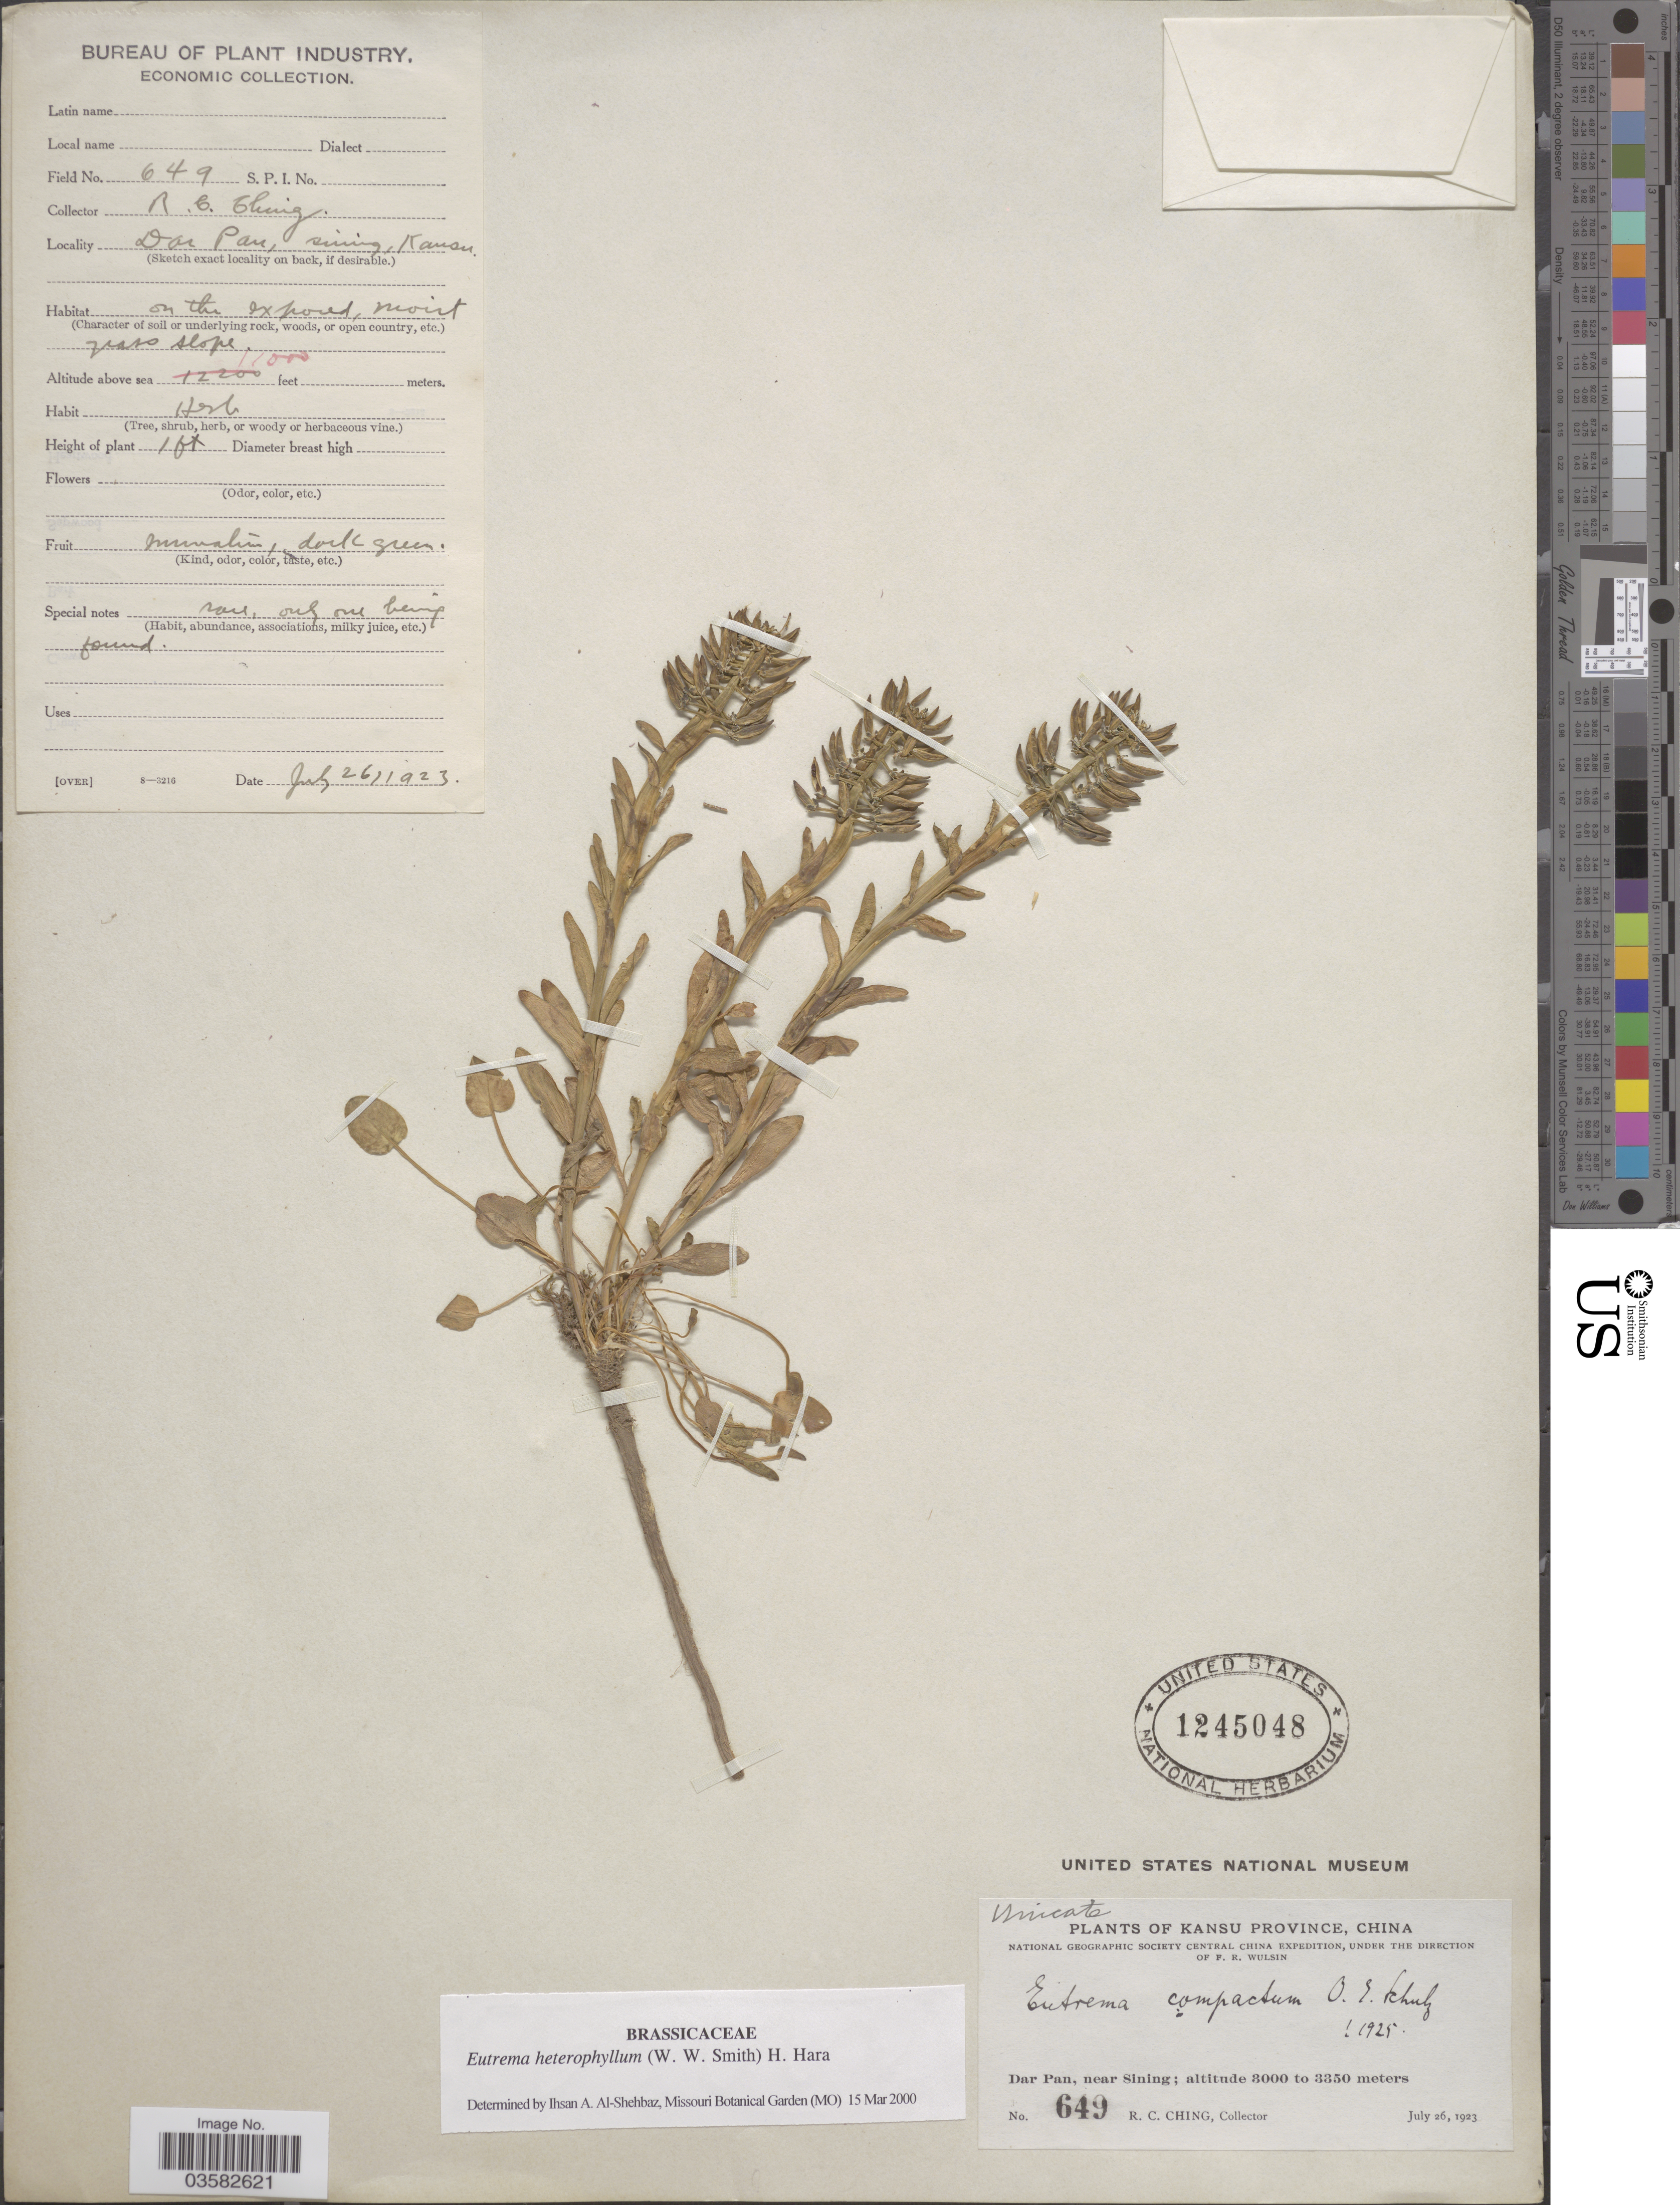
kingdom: Plantae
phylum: Tracheophyta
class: Magnoliopsida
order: Brassicales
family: Brassicaceae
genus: Eutrema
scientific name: Eutrema heterophyllum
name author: (W.W. Sm.) H. Hara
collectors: R. C. Ching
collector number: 649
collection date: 1923-07-26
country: China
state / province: Gansu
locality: Kansu Province. Dar Pan, near Sining.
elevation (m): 3353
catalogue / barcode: US 1245048